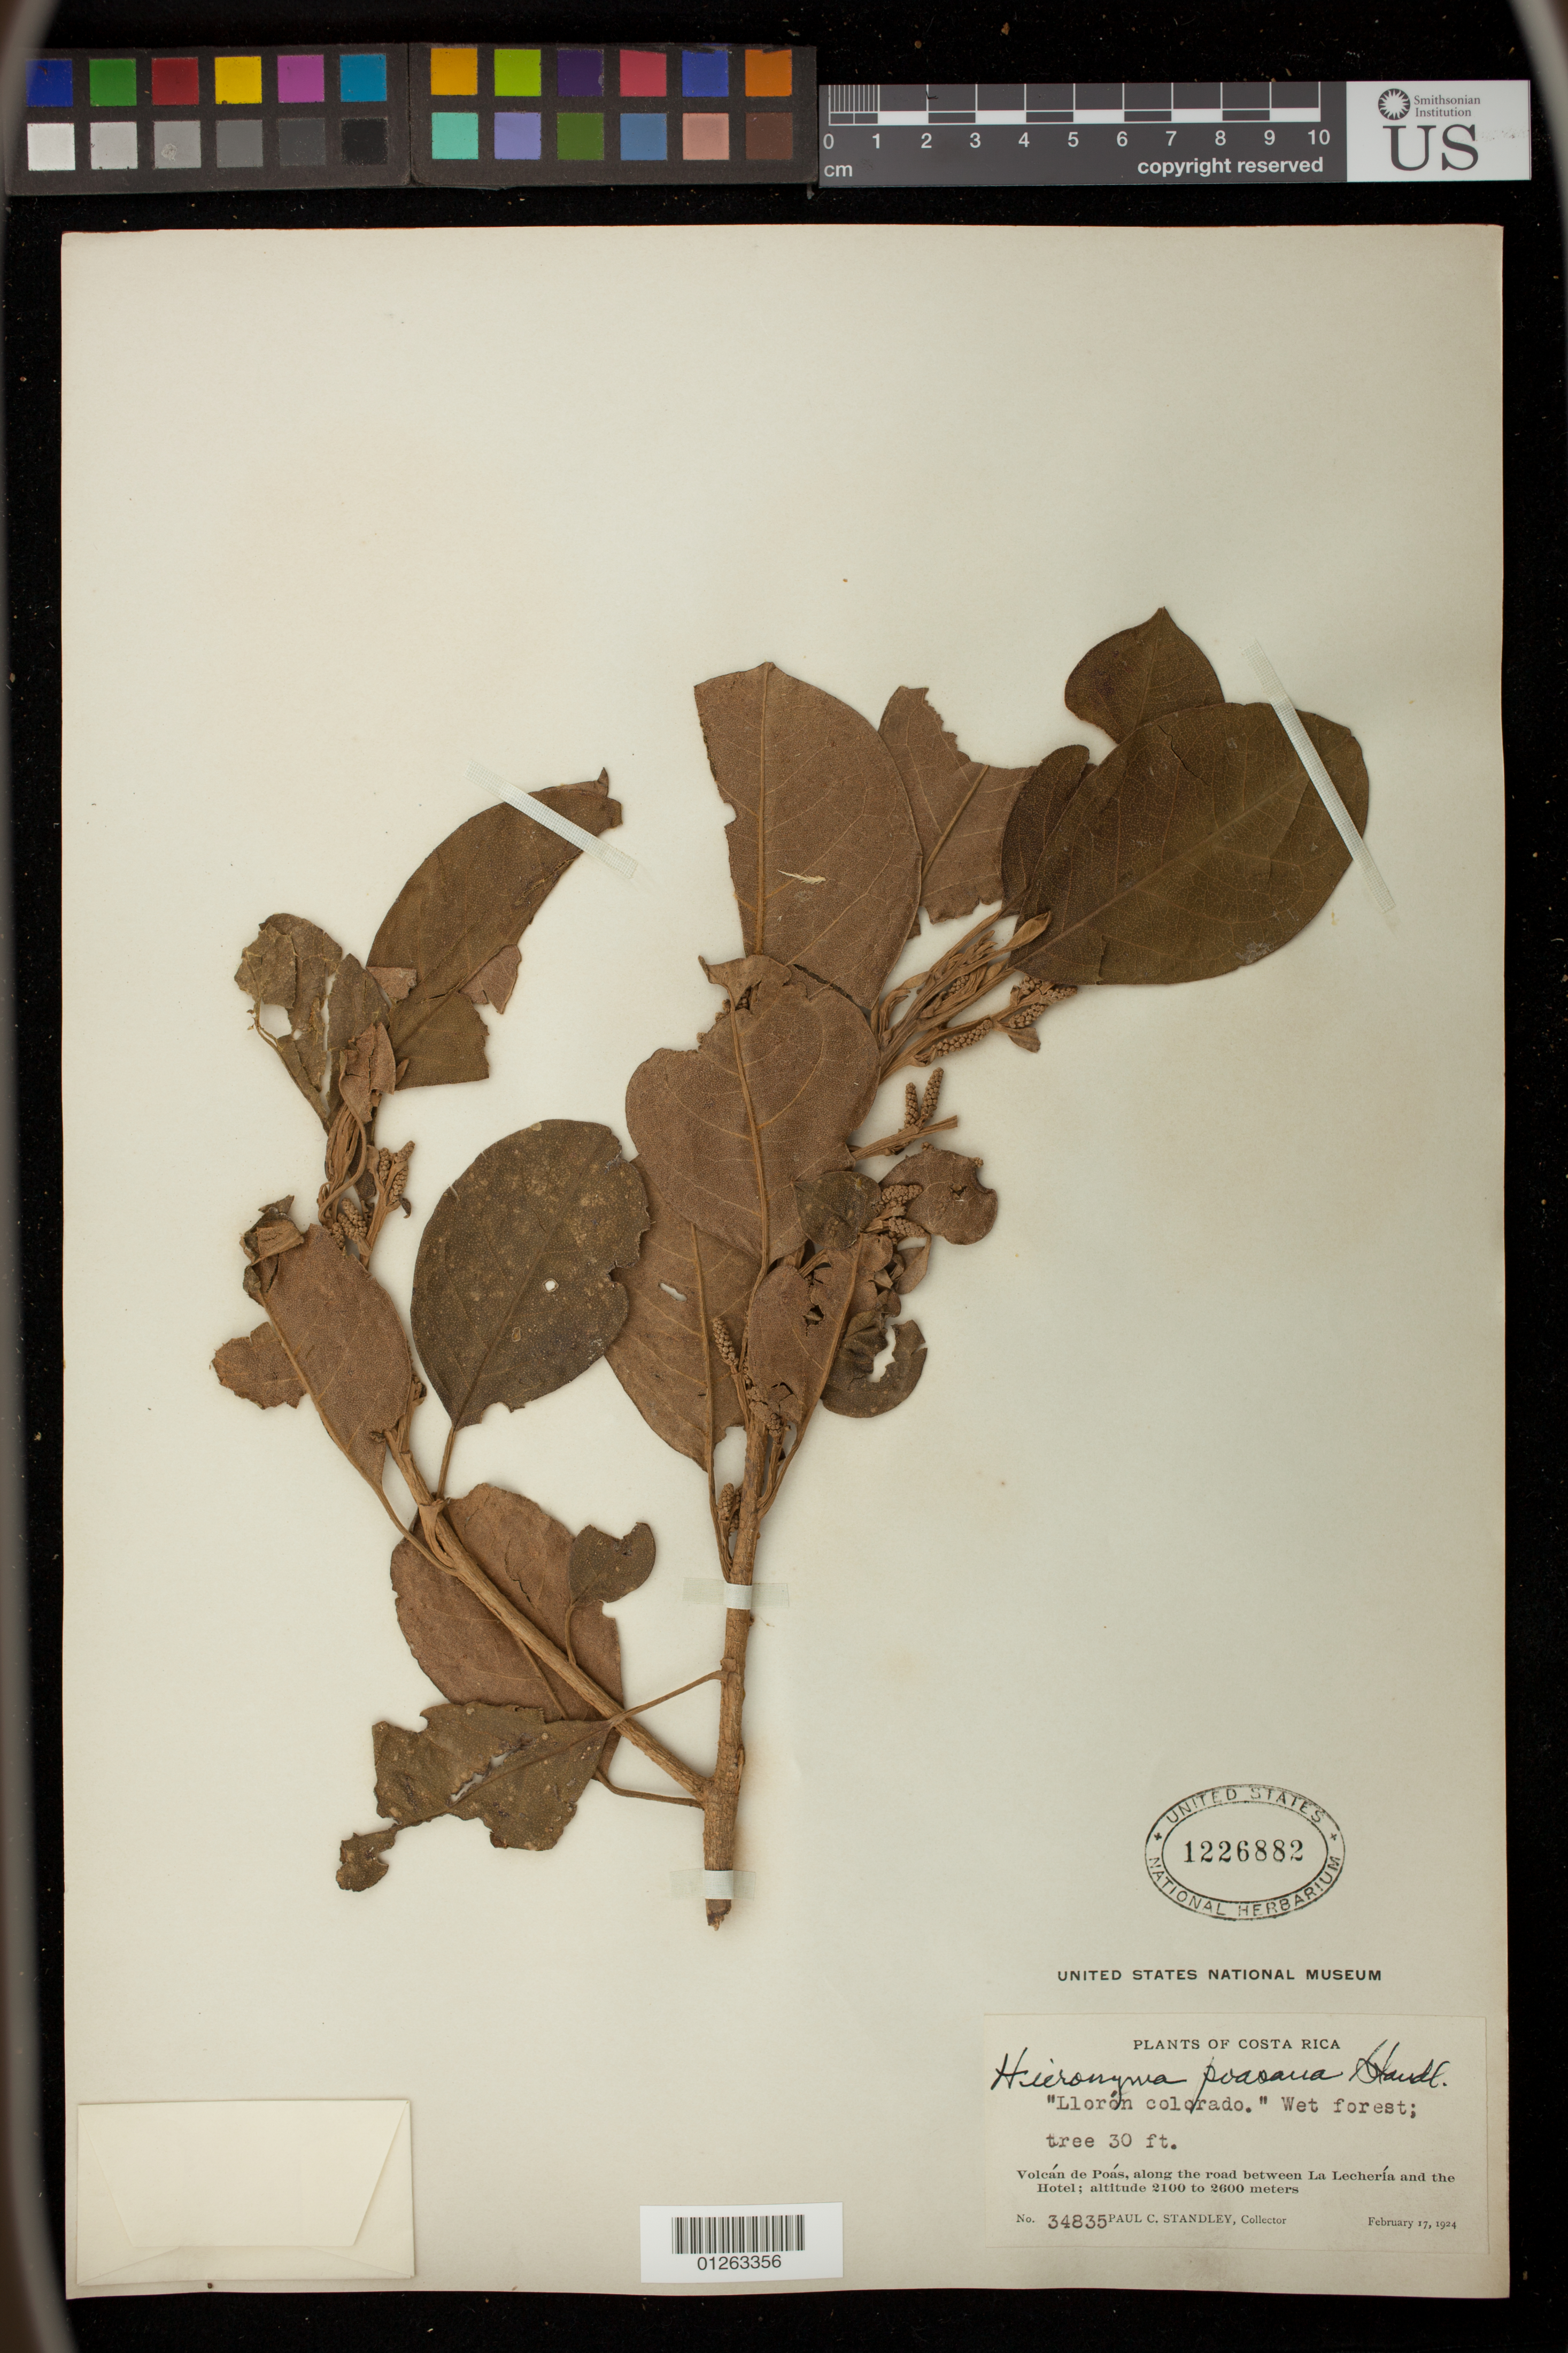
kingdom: Plantae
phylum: Tracheophyta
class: Magnoliopsida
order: Malpighiales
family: Phyllanthaceae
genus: Hieronyma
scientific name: Hieronyma poasana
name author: Standl.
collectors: P. C. Standley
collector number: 34835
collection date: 1924-02-17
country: Costa Rica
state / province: Alajuela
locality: Volcan de Poas, along the road between La Lecheria and the Hotel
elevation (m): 2100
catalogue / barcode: US 1226882